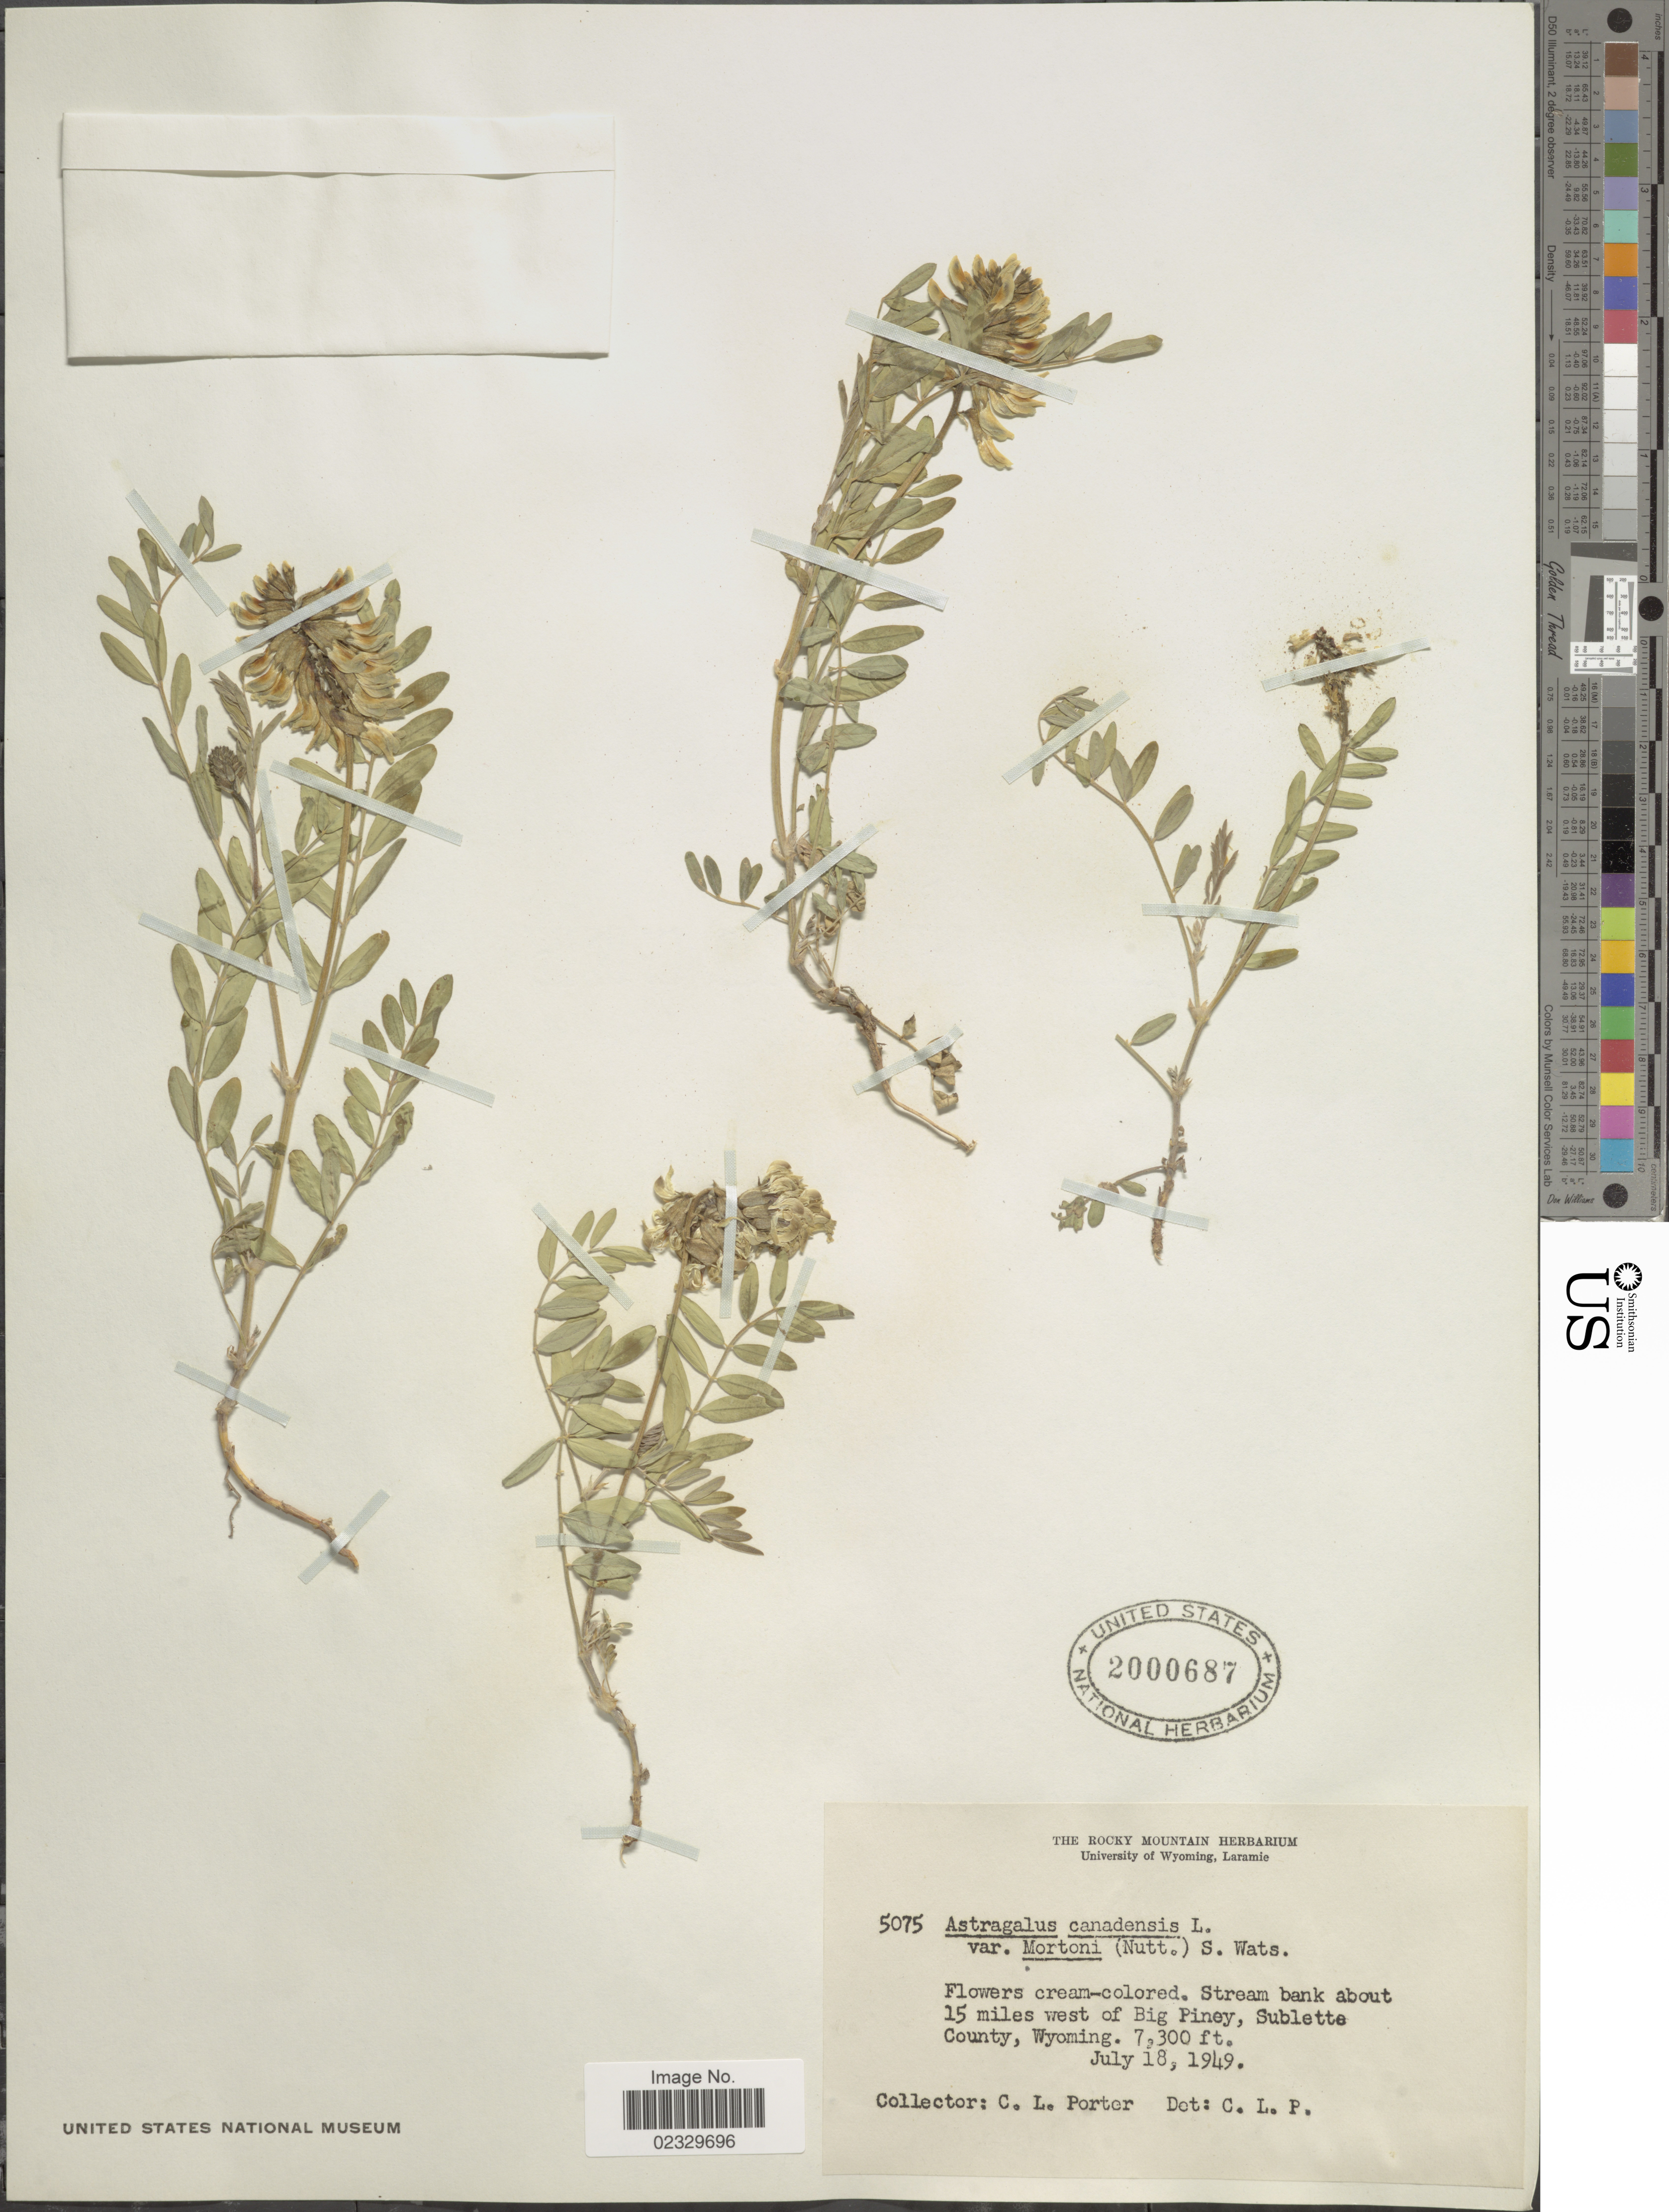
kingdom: Plantae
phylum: Tracheophyta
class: Magnoliopsida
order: Fabales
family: Fabaceae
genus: Astragalus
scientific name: Astragalus canadensis var. brevidens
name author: L.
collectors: C. L. Porter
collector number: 5075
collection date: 1949-07-18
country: United States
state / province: Wyoming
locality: Stream bank about 15 miles west of Big Piney, Sublette County, Wyoming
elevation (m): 2225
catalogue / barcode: US 2000687